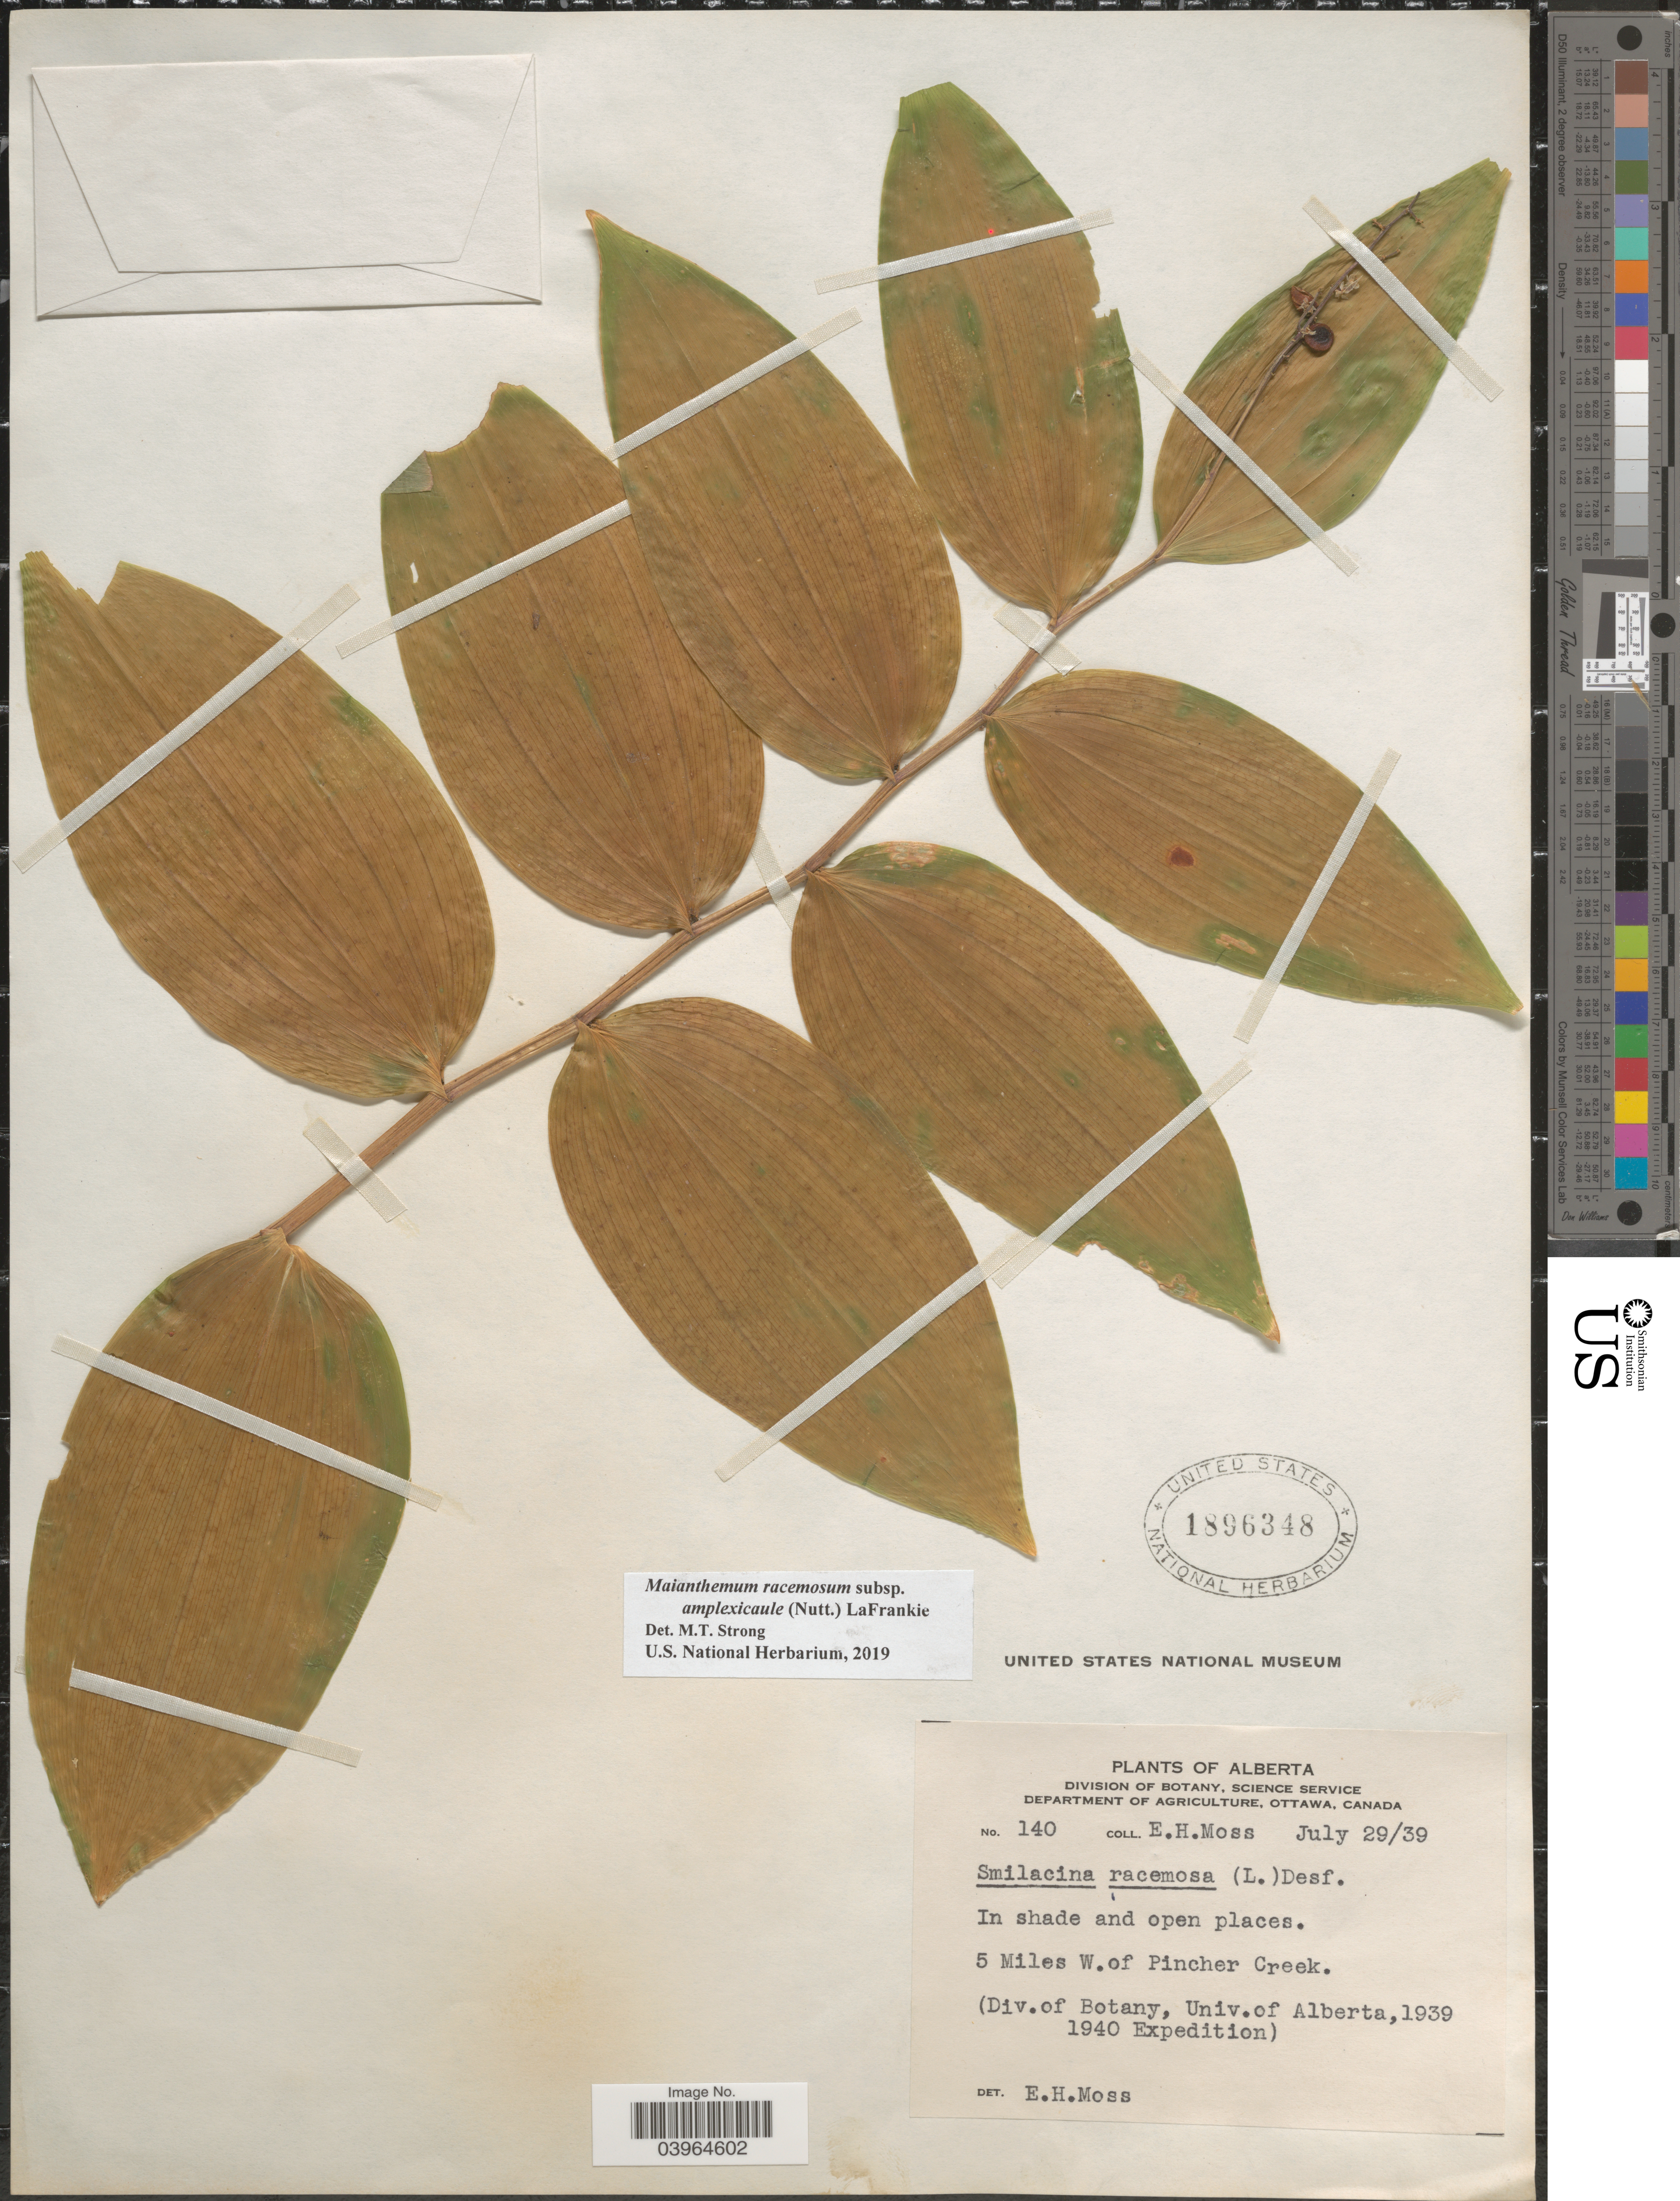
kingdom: Plantae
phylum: Tracheophyta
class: Liliopsida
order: Asparagales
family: Asparagaceae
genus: Maianthemum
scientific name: Maianthemum racemosum subsp. amplexicaule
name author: (Nutt.) LaFrankie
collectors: E. Moss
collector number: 140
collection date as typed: Transcribed d/m/y: 29/7/39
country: Canada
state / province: Alberta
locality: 5 Miles W. of Pincher Creek.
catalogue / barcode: US 1896348